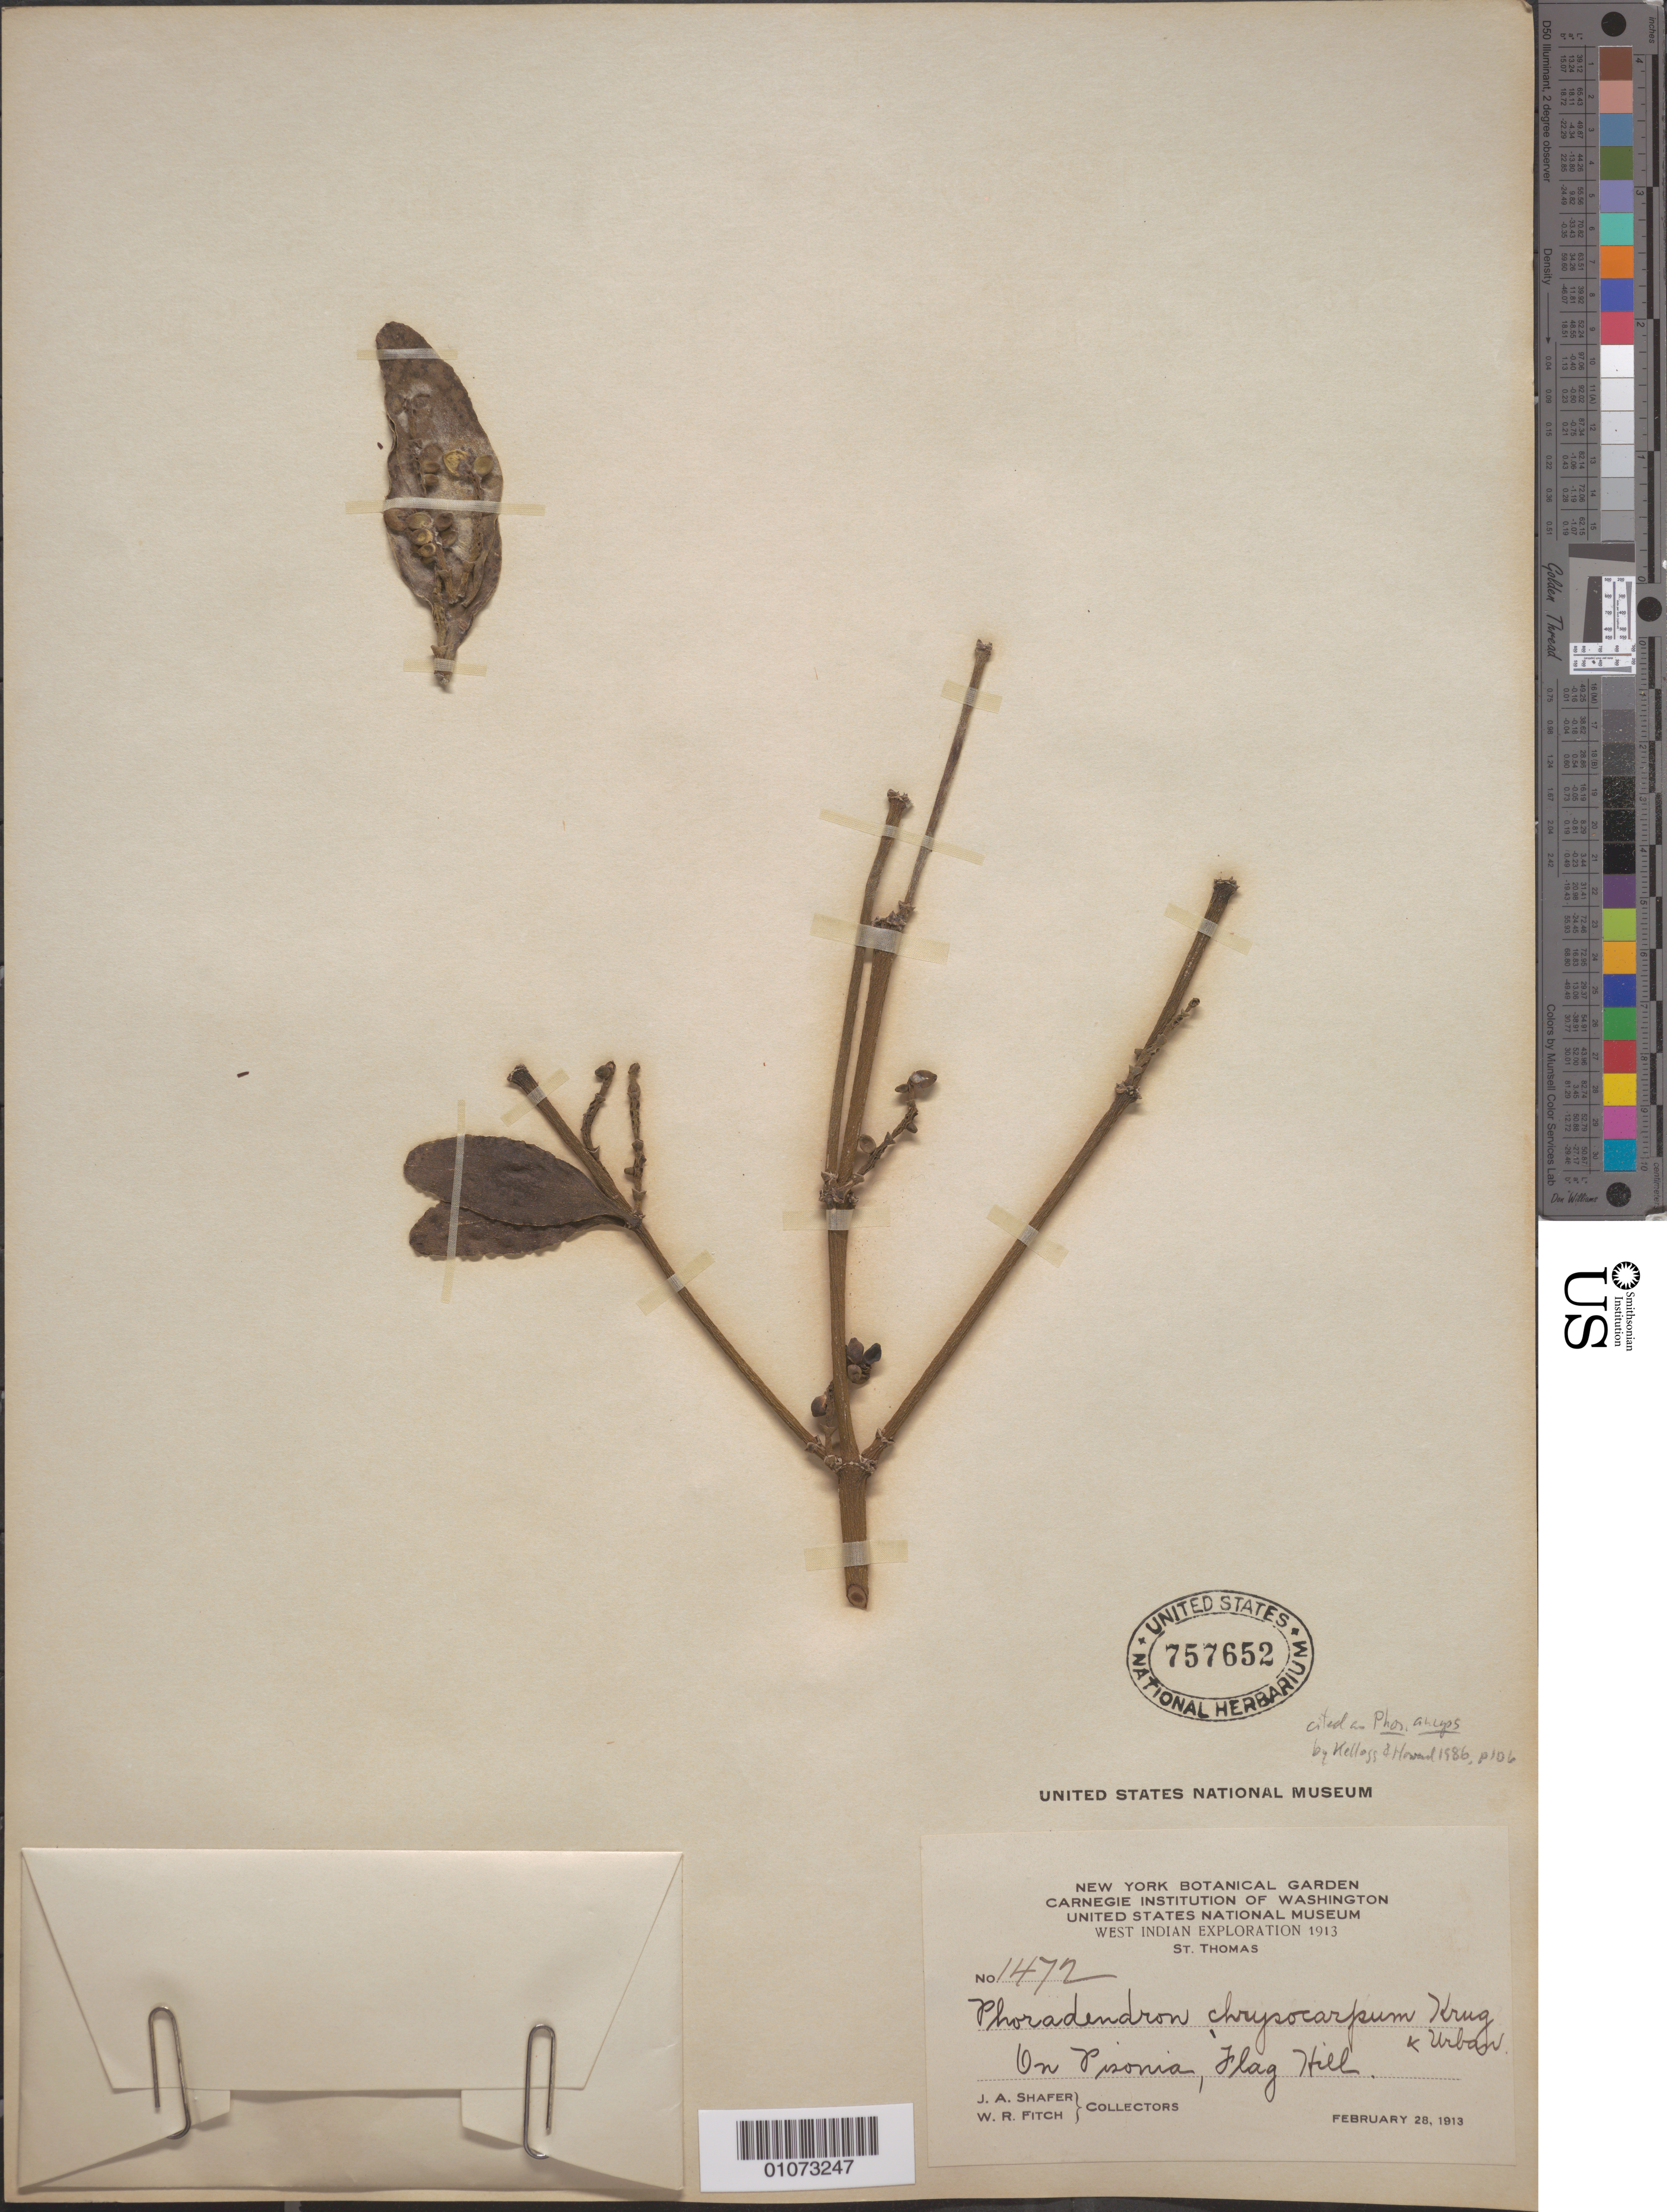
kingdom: Plantae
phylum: Tracheophyta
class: Magnoliopsida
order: Santalales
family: Viscaceae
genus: Phoradendron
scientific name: Phoradendron anceps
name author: (Spreng.) M. Gómez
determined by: Caraballo-Ortiz, Marcos A., (MISS), University of Mississippi (UNITED STATES)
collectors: J. A. Shafer & W. R. Fitch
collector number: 1472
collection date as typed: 28 Feb 1913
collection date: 1913-02-28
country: U.S. Virgin Islands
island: St. Thomas I.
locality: Flag Hill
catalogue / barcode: US 757652